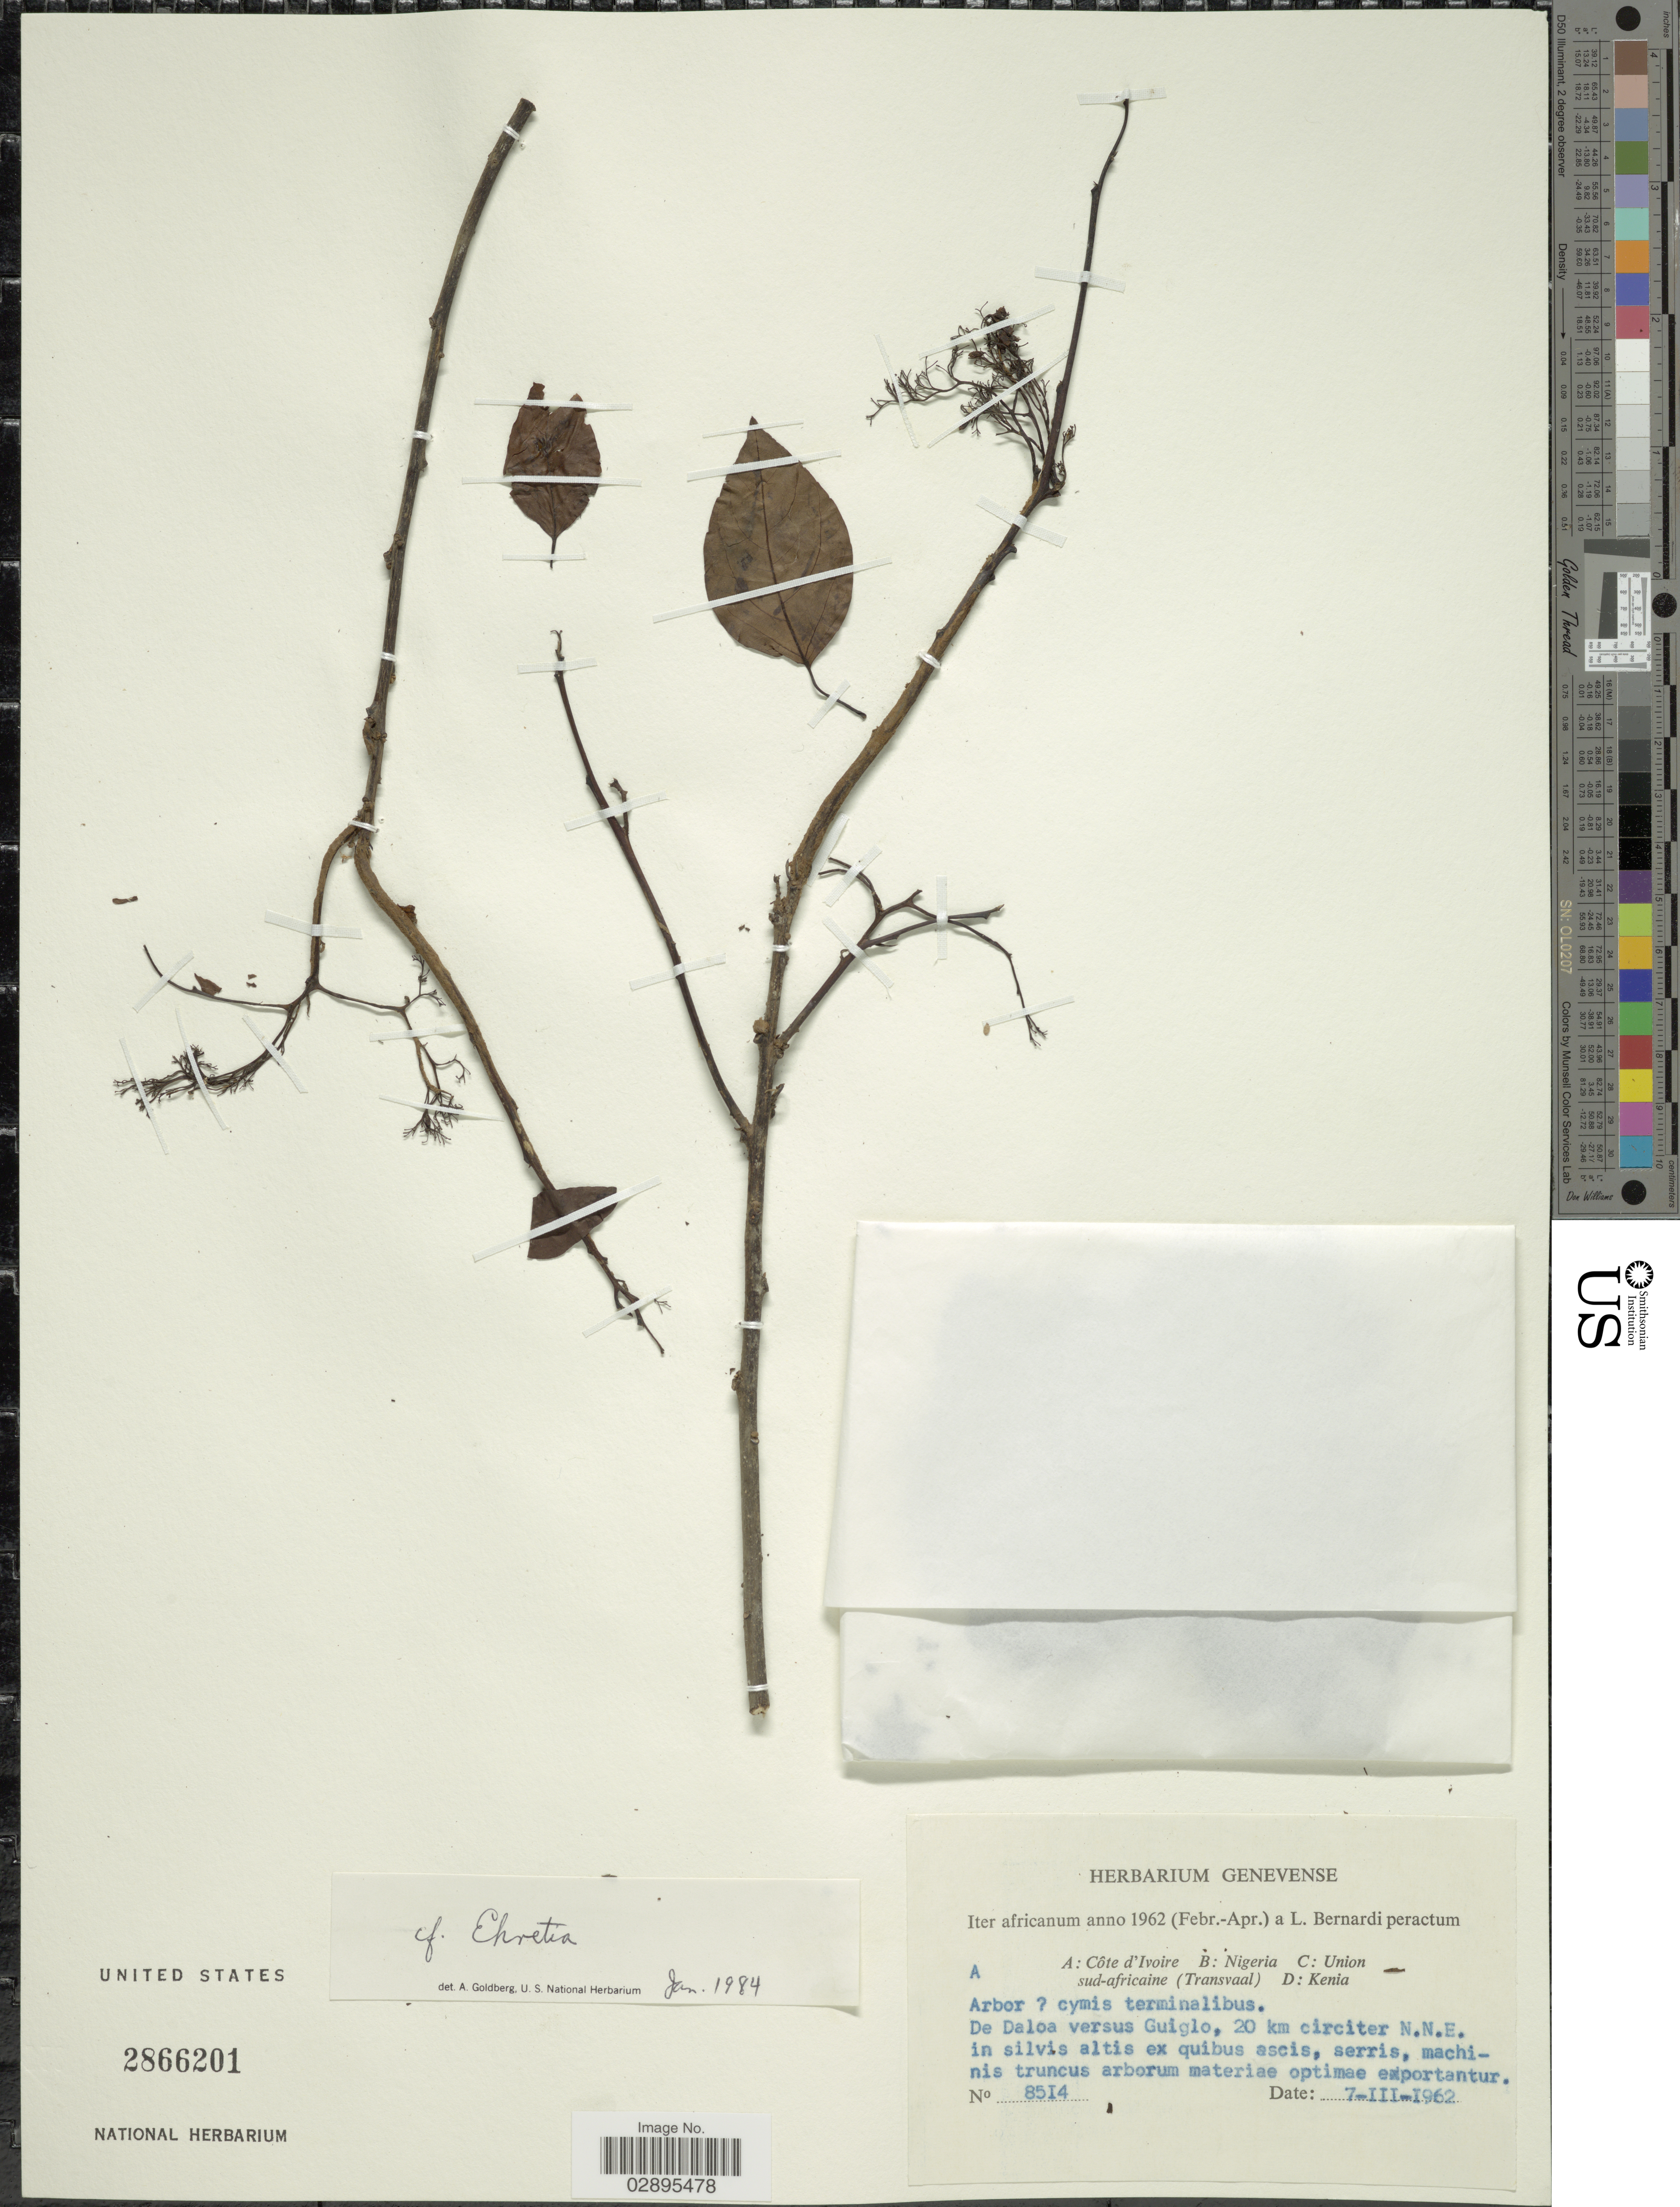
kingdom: Plantae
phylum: Tracheophyta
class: Magnoliopsida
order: Boraginales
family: Ehretiaceae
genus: Ehretia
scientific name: Ehretia sp.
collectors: L. Bernardi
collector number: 8514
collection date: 1962-03-07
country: Ivory Coast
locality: Côte d'Ivoire. De Daloa versus Guiglo, 20 km circiter N.N.E.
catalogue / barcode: US 2866201